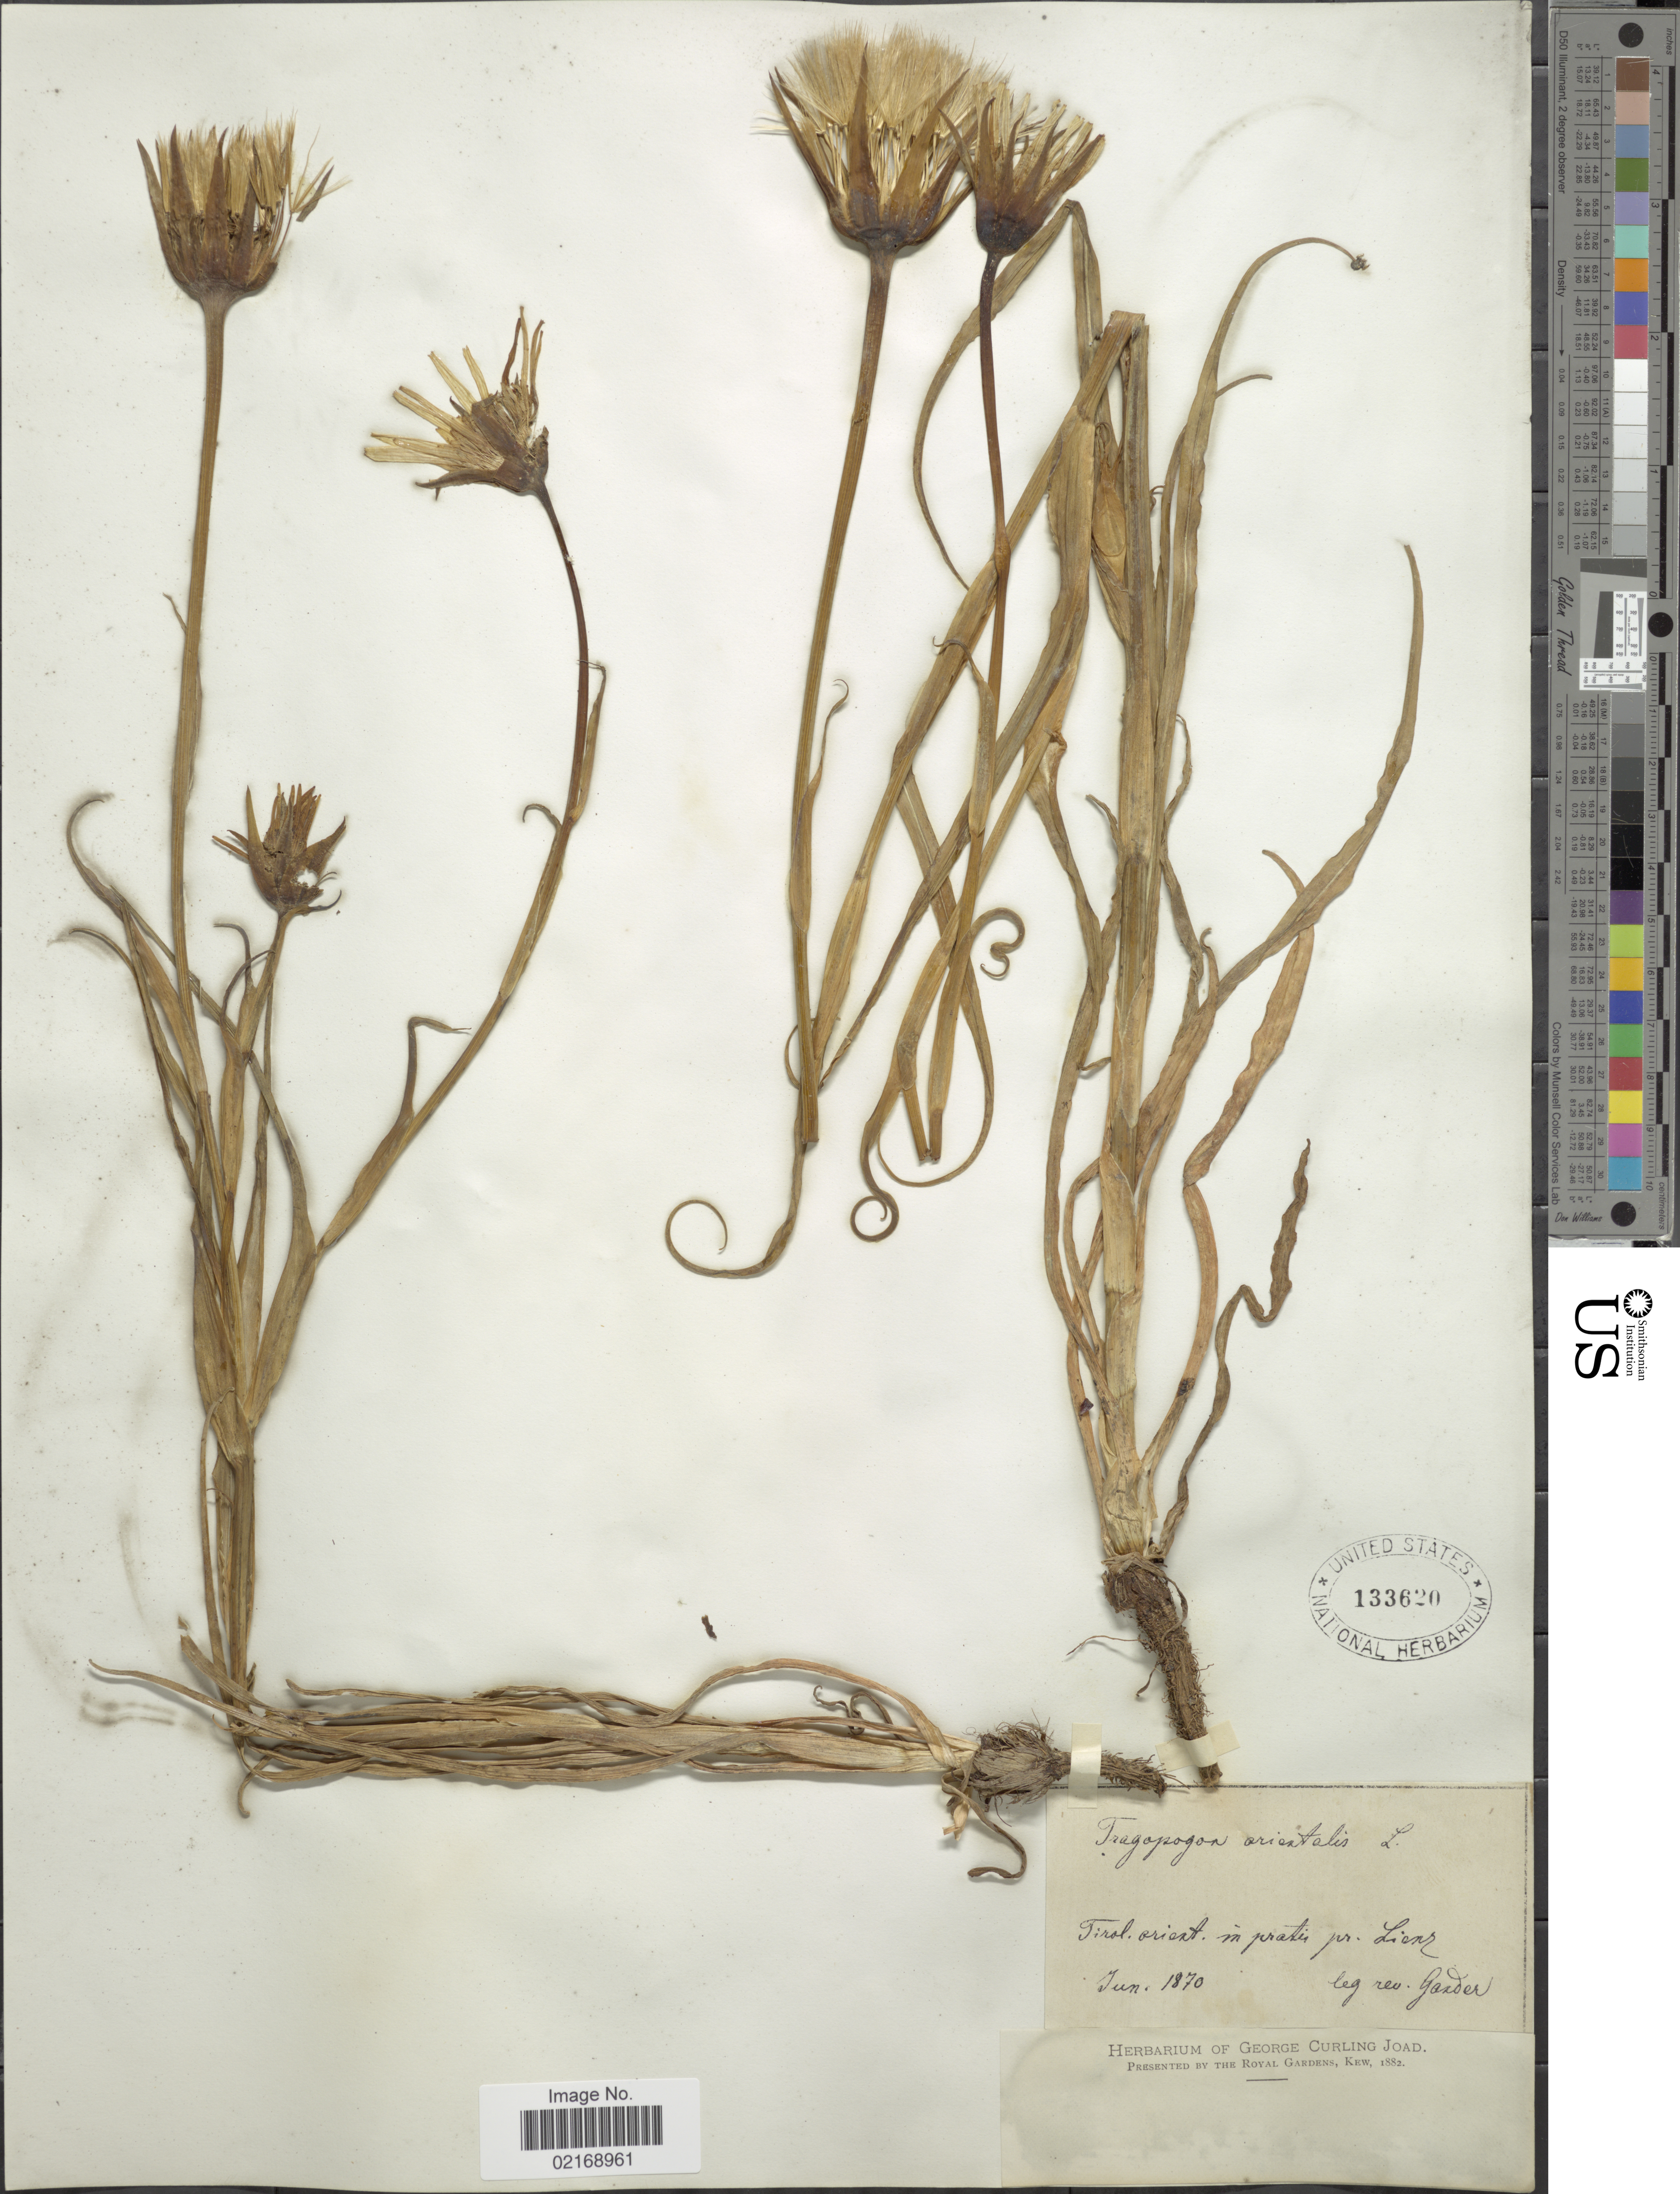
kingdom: Plantae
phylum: Tracheophyta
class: Magnoliopsida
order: Asterales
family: Asteraceae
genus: Tragopogon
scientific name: Tragopogon orientalis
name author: L.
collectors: Gander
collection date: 1870-06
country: Austria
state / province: Tirol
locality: Pr. Lienz.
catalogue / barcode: US 133620